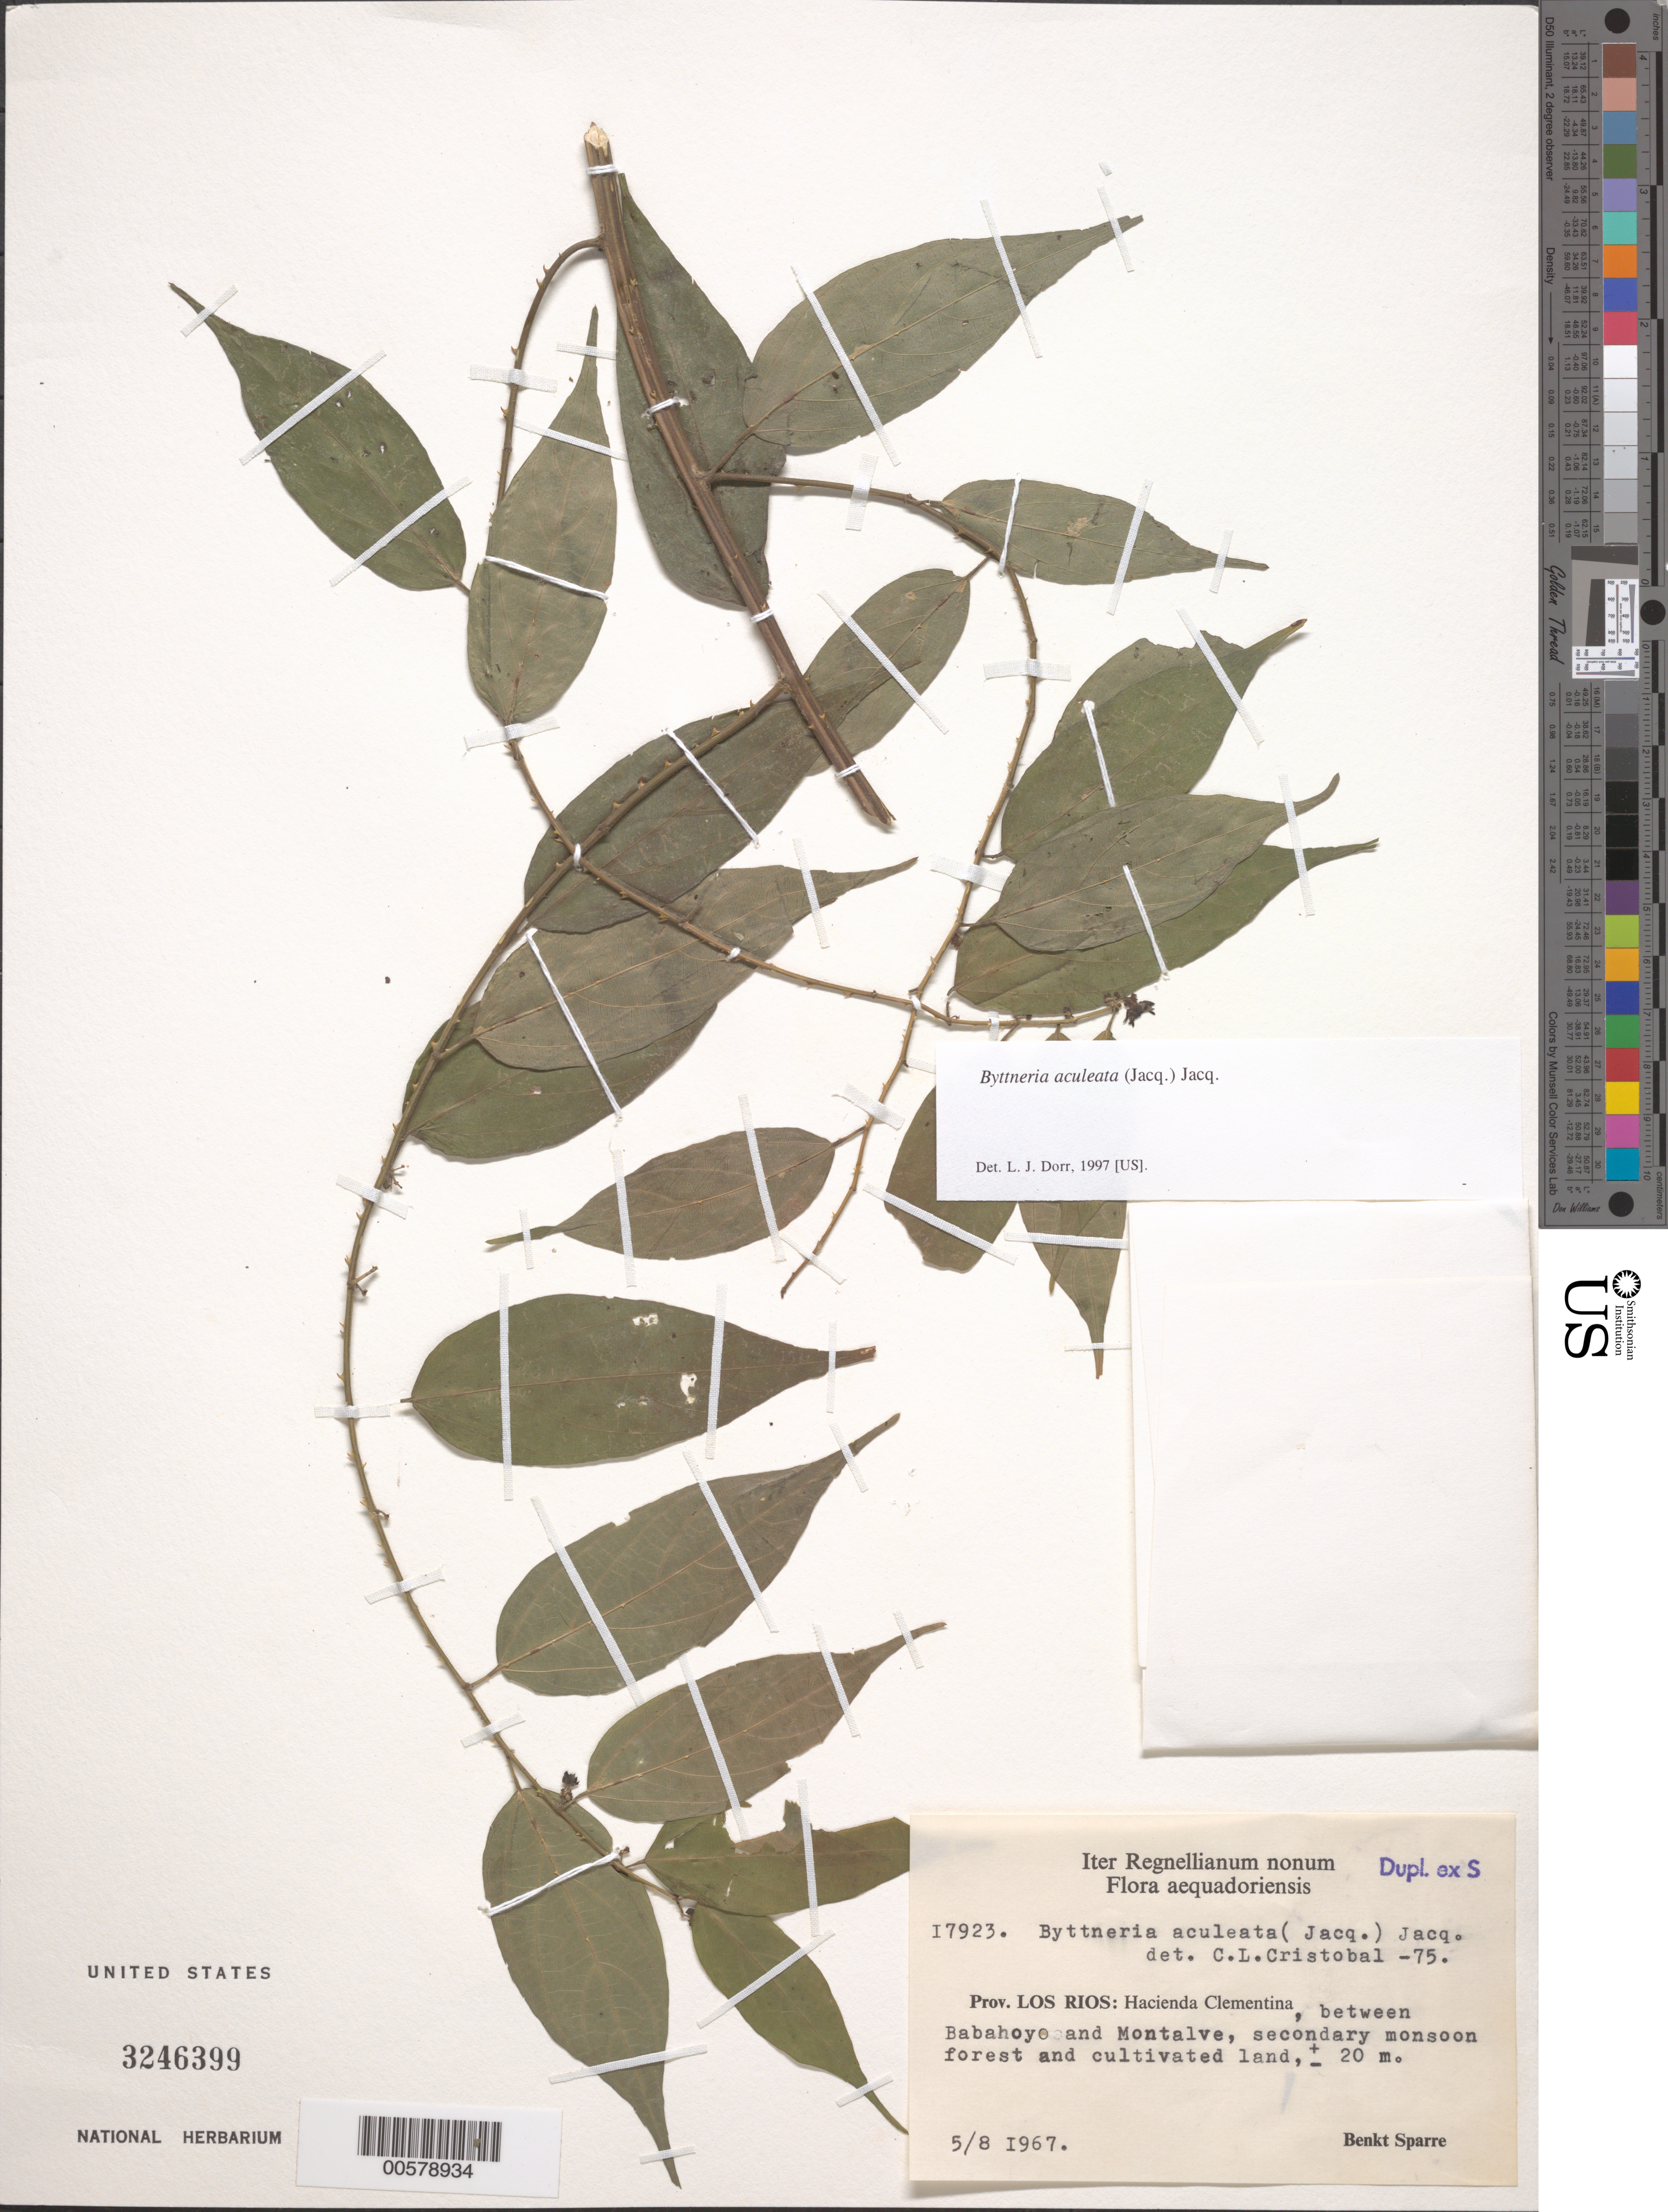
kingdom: Plantae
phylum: Tracheophyta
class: Magnoliopsida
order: Malvales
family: Malvaceae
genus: Byttneria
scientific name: Byttneria aculeata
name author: (Jacq.) Jacq.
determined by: Cristóbal, C. L.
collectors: B. Sparre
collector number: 17923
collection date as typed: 05 008 1967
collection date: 1967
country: Ecuador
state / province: Los Ríos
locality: Hacienda Clementina, between Babahoyo and Montalve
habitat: Secondary monsoon forest and cultivated land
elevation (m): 20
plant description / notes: S, US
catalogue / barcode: US 3246399